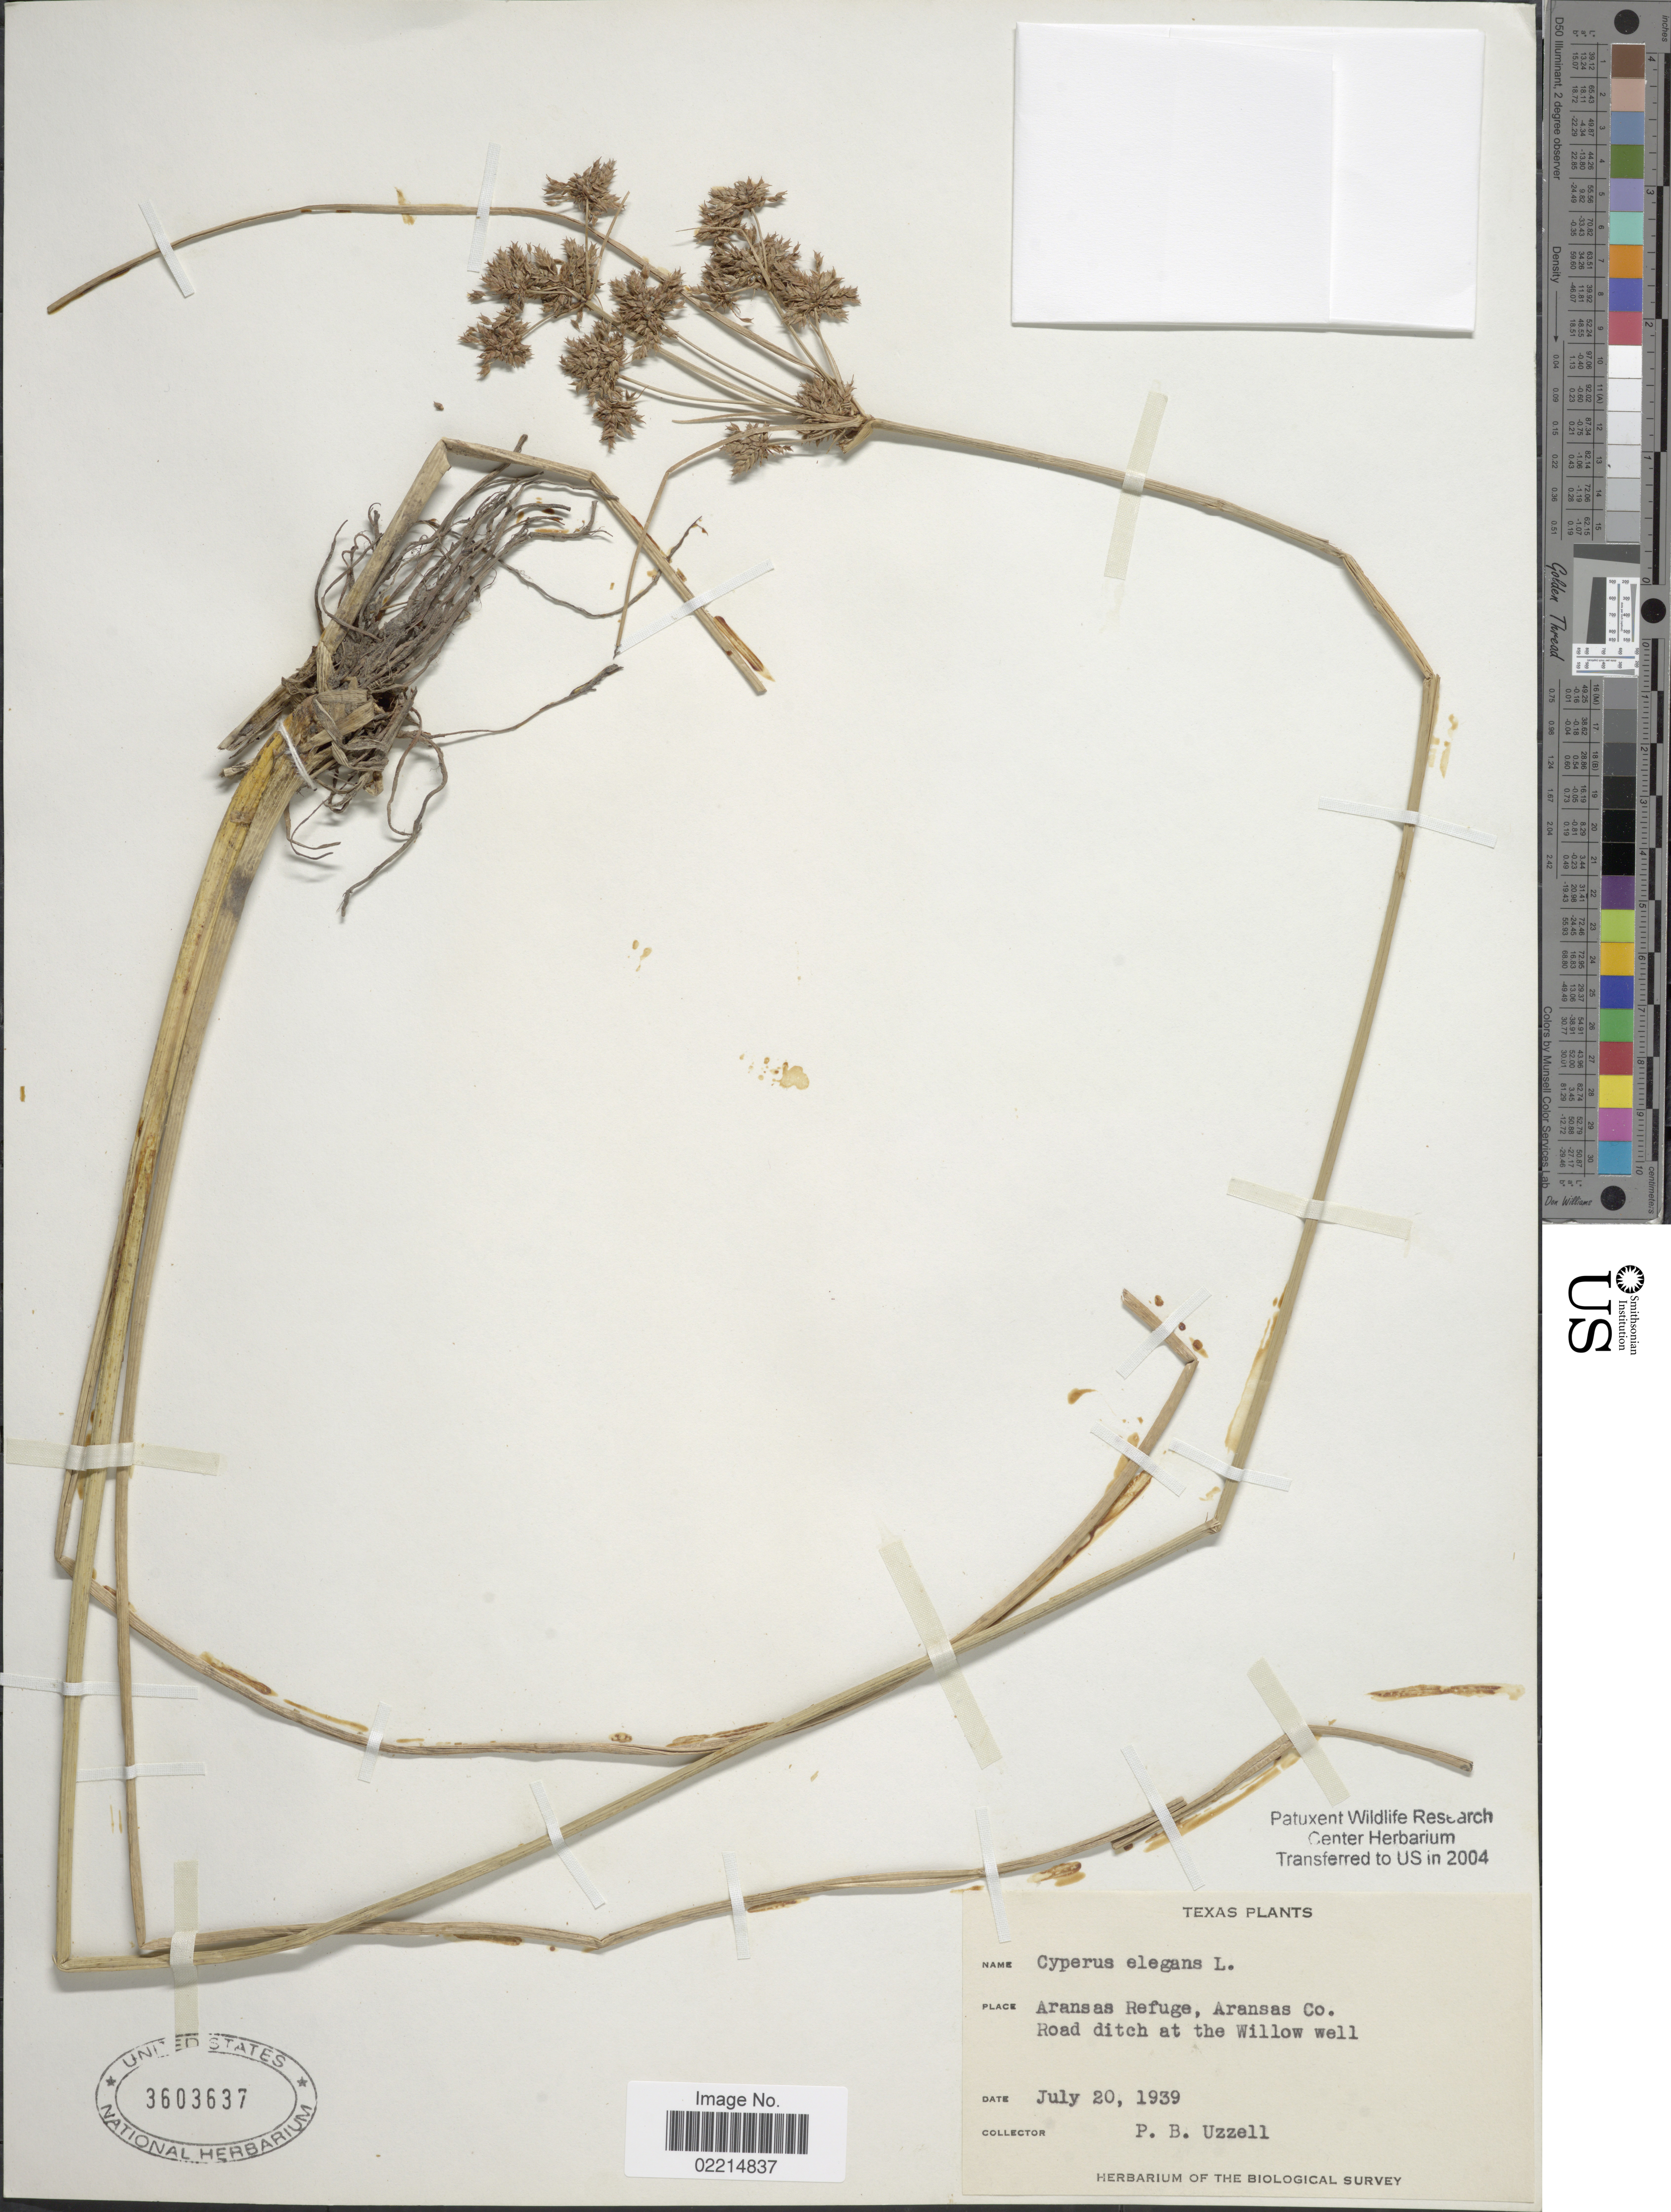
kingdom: Plantae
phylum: Tracheophyta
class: Liliopsida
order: Poales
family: Cyperaceae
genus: Cyperus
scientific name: Cyperus elegans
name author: L.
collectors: P. Uzzell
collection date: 1939-07-20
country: United States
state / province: Texas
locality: Aransas Refuge, Aransas Co., road ditch at the Willow well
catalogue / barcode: US 3603637